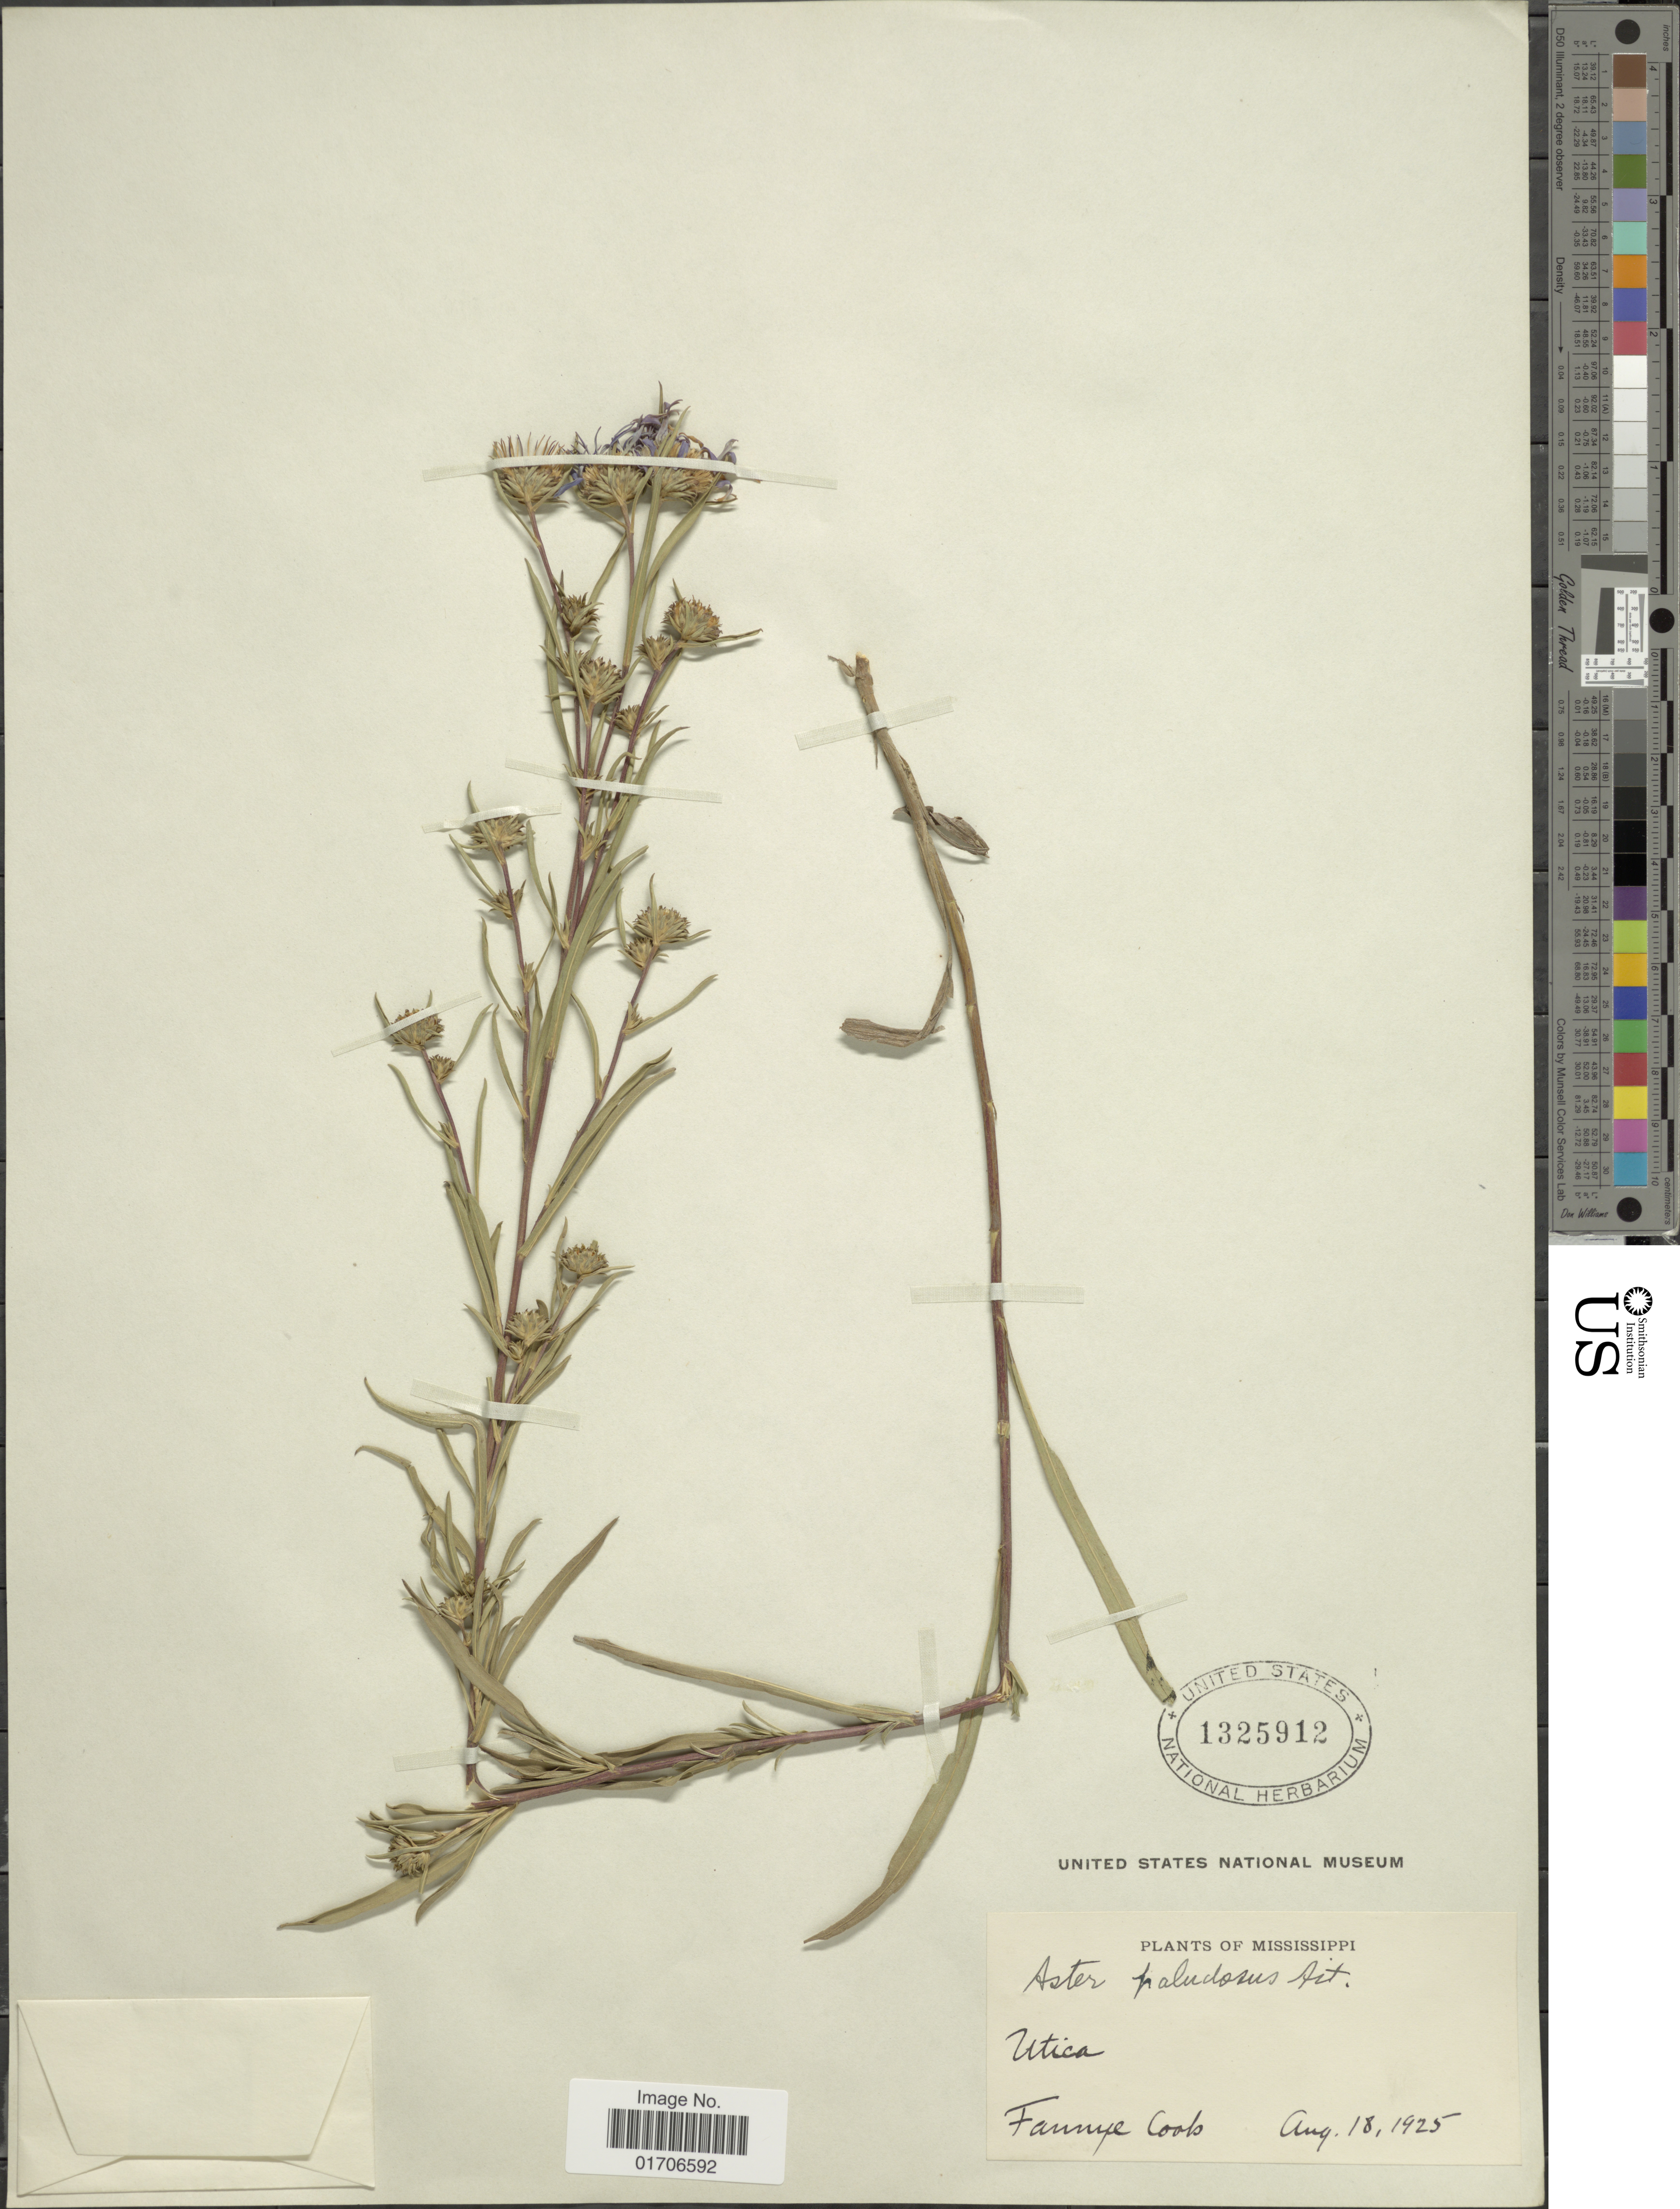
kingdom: Plantae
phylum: Tracheophyta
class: Magnoliopsida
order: Asterales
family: Asteraceae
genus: Eurybia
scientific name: Eurybia paludosa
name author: (Aiton) G.L. Nesom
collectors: F. Coob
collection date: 1925-08-18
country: United States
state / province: Mississippi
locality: Utica.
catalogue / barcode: US 1325912